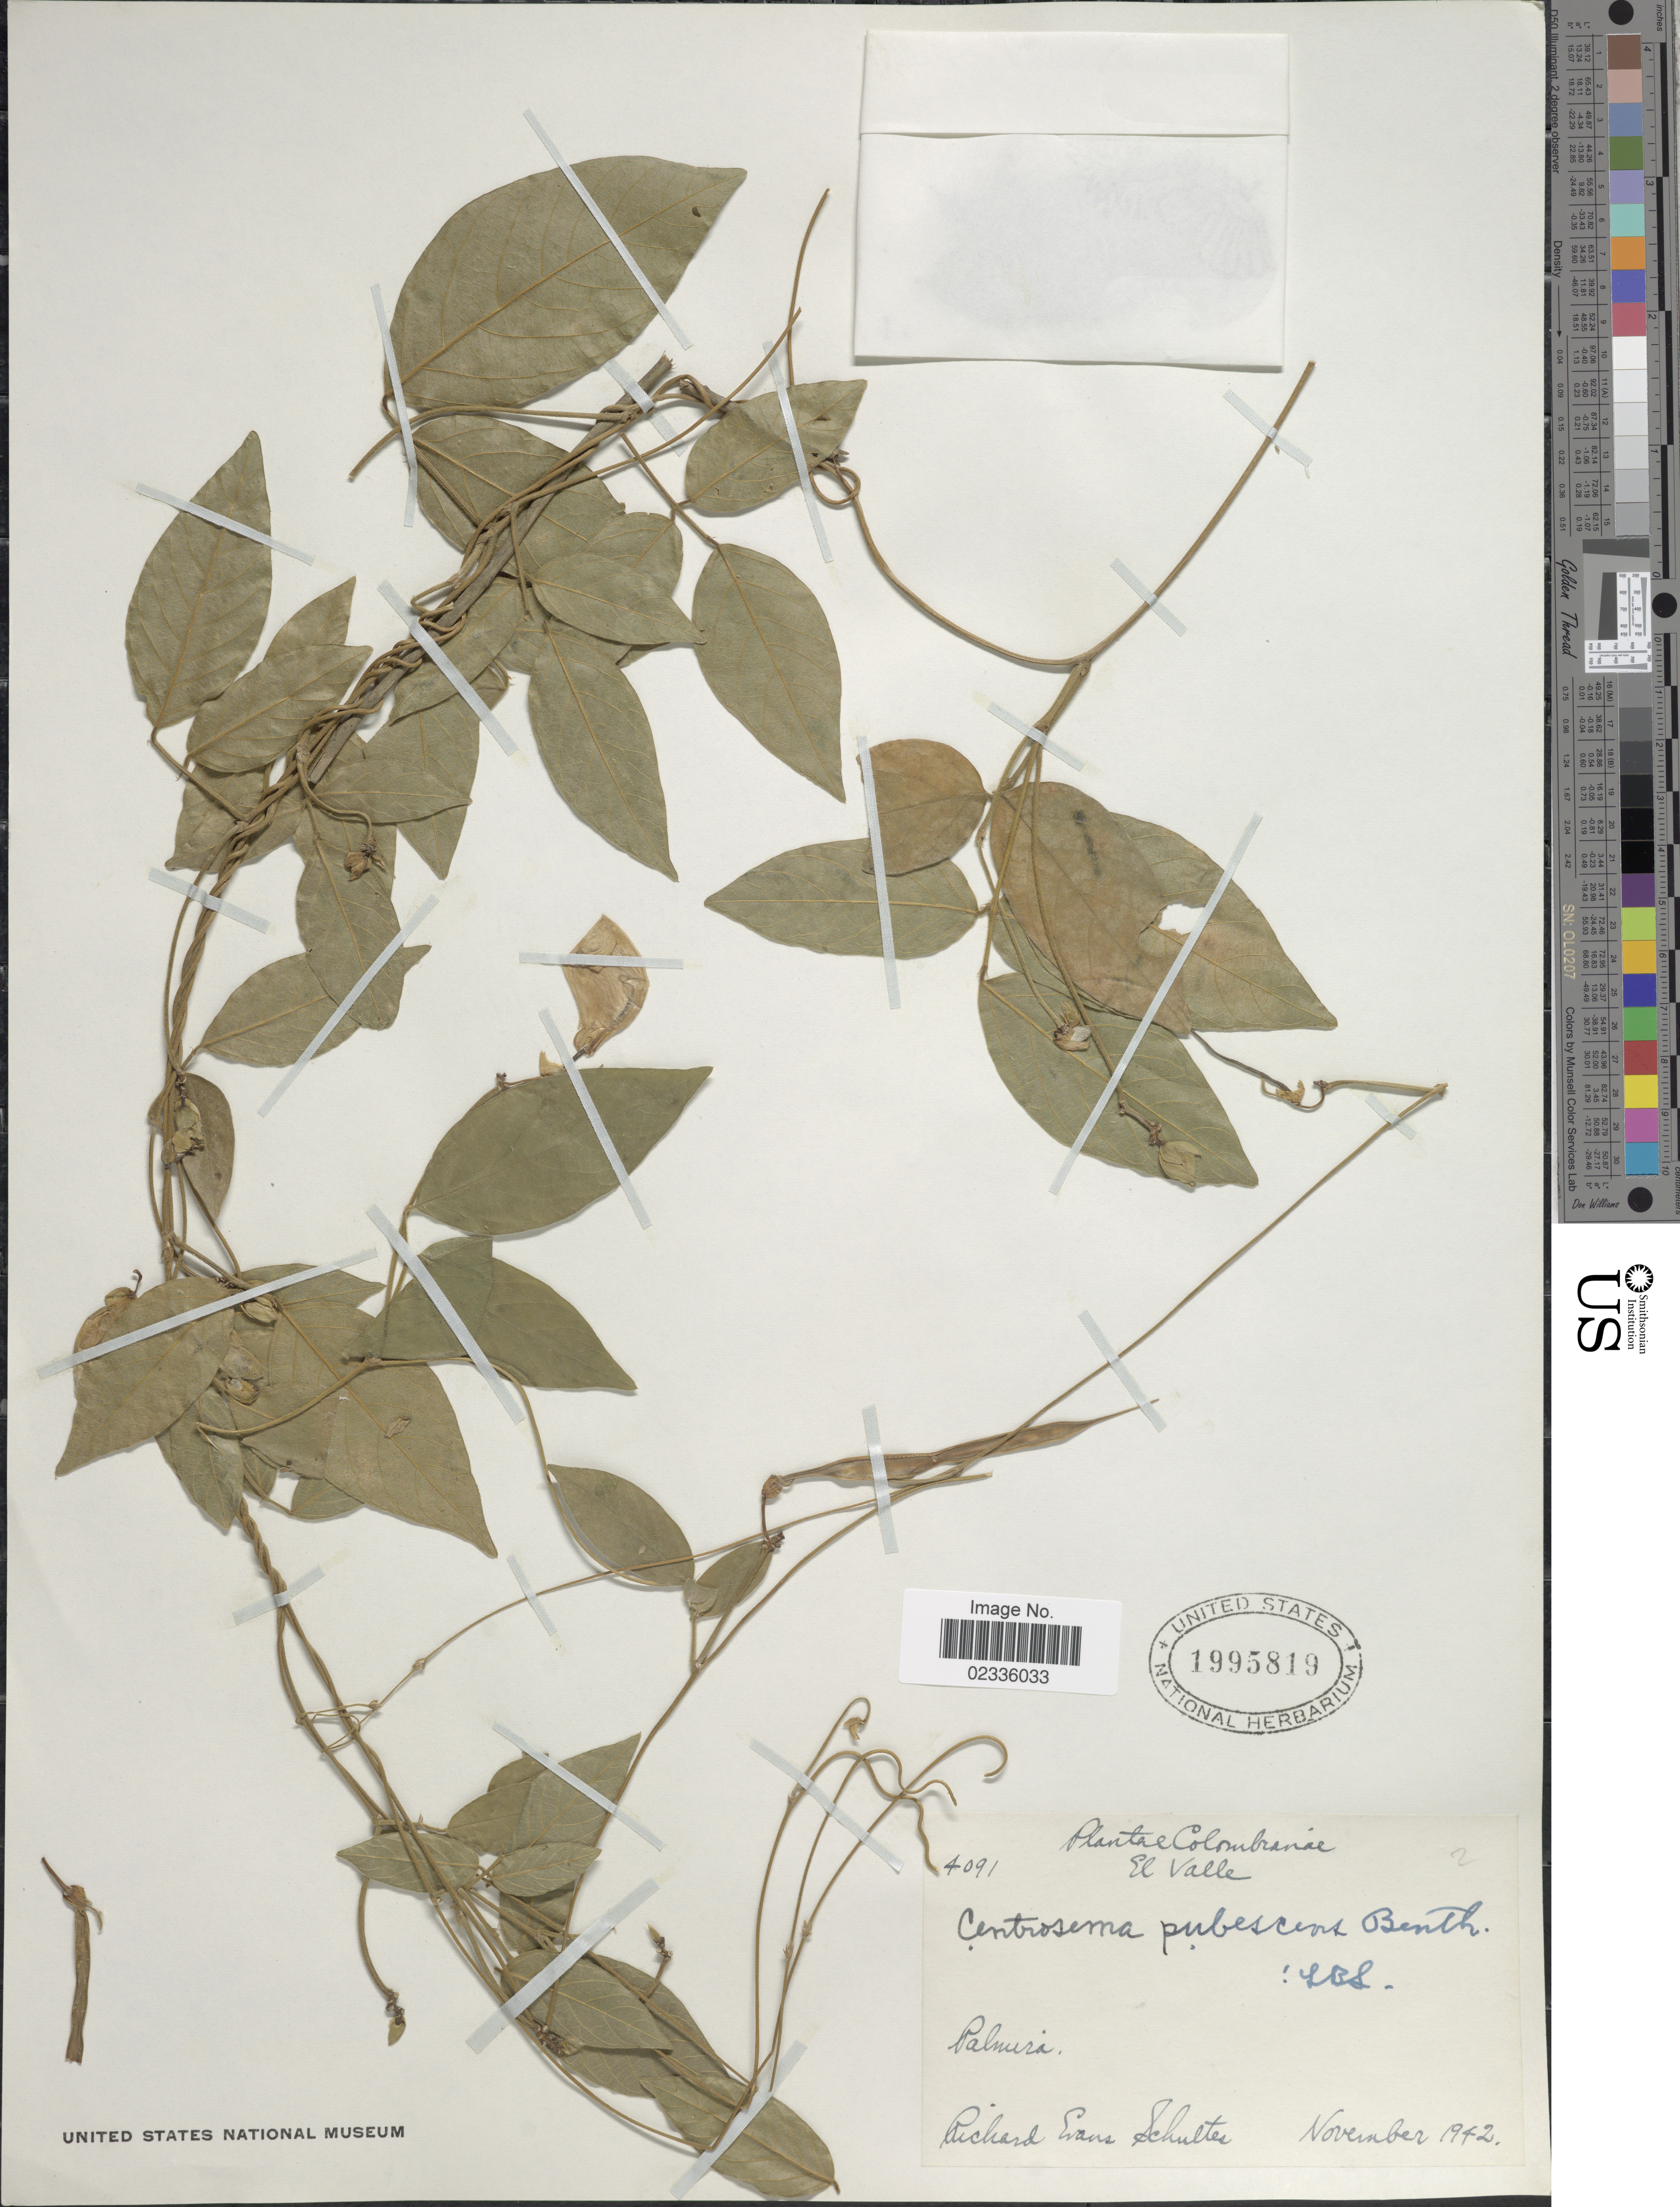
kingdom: Plantae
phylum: Tracheophyta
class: Magnoliopsida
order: Fabales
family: Fabaceae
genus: Centrosema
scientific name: Centrosema pubescens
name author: Benth.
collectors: R. E. Schultes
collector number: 4091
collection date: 1942-11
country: Colombia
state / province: Valle del Cauca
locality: El Valle. Palmira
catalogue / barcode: US 1995819